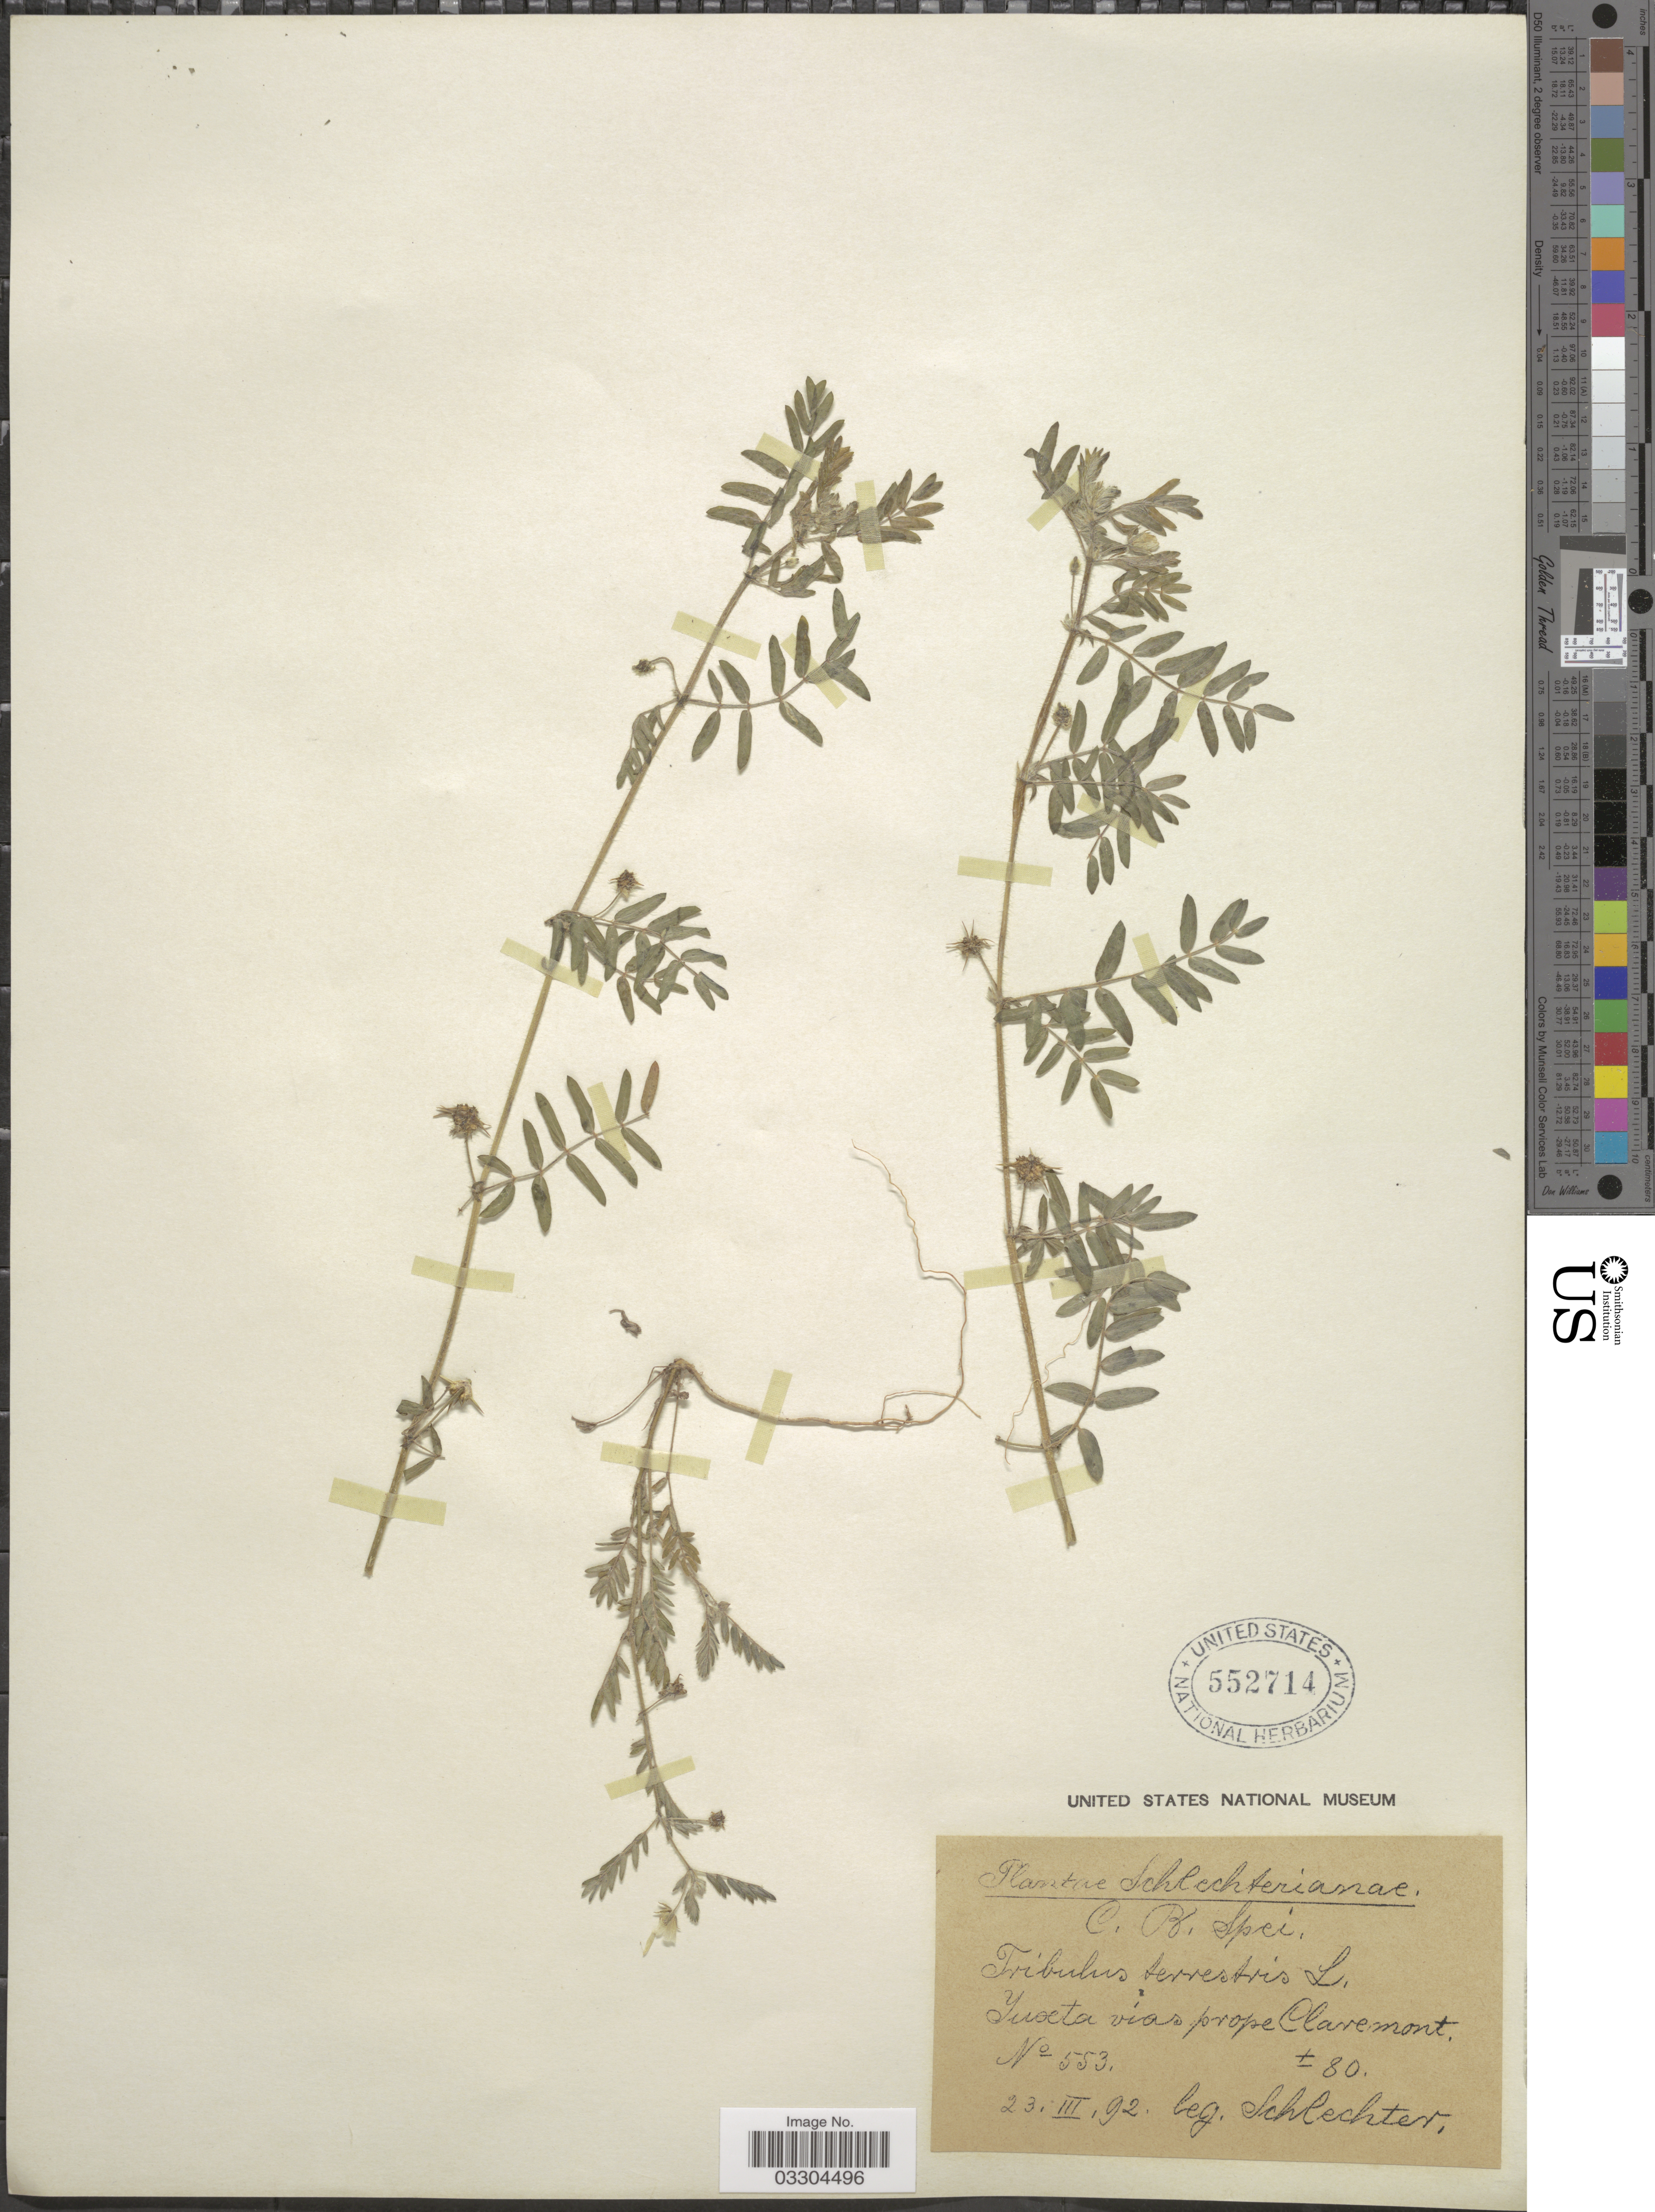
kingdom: Plantae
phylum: Tracheophyta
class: Magnoliopsida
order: Zygophyllales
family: Zygophyllaceae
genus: Tribulus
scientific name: Tribulus terrestris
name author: L.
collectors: Schlechter, --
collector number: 553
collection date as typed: Transcribed d/m/y: 23/3/92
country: South Africa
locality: C.B. Spei. Yuoeta vias prope Claremont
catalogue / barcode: US 552714